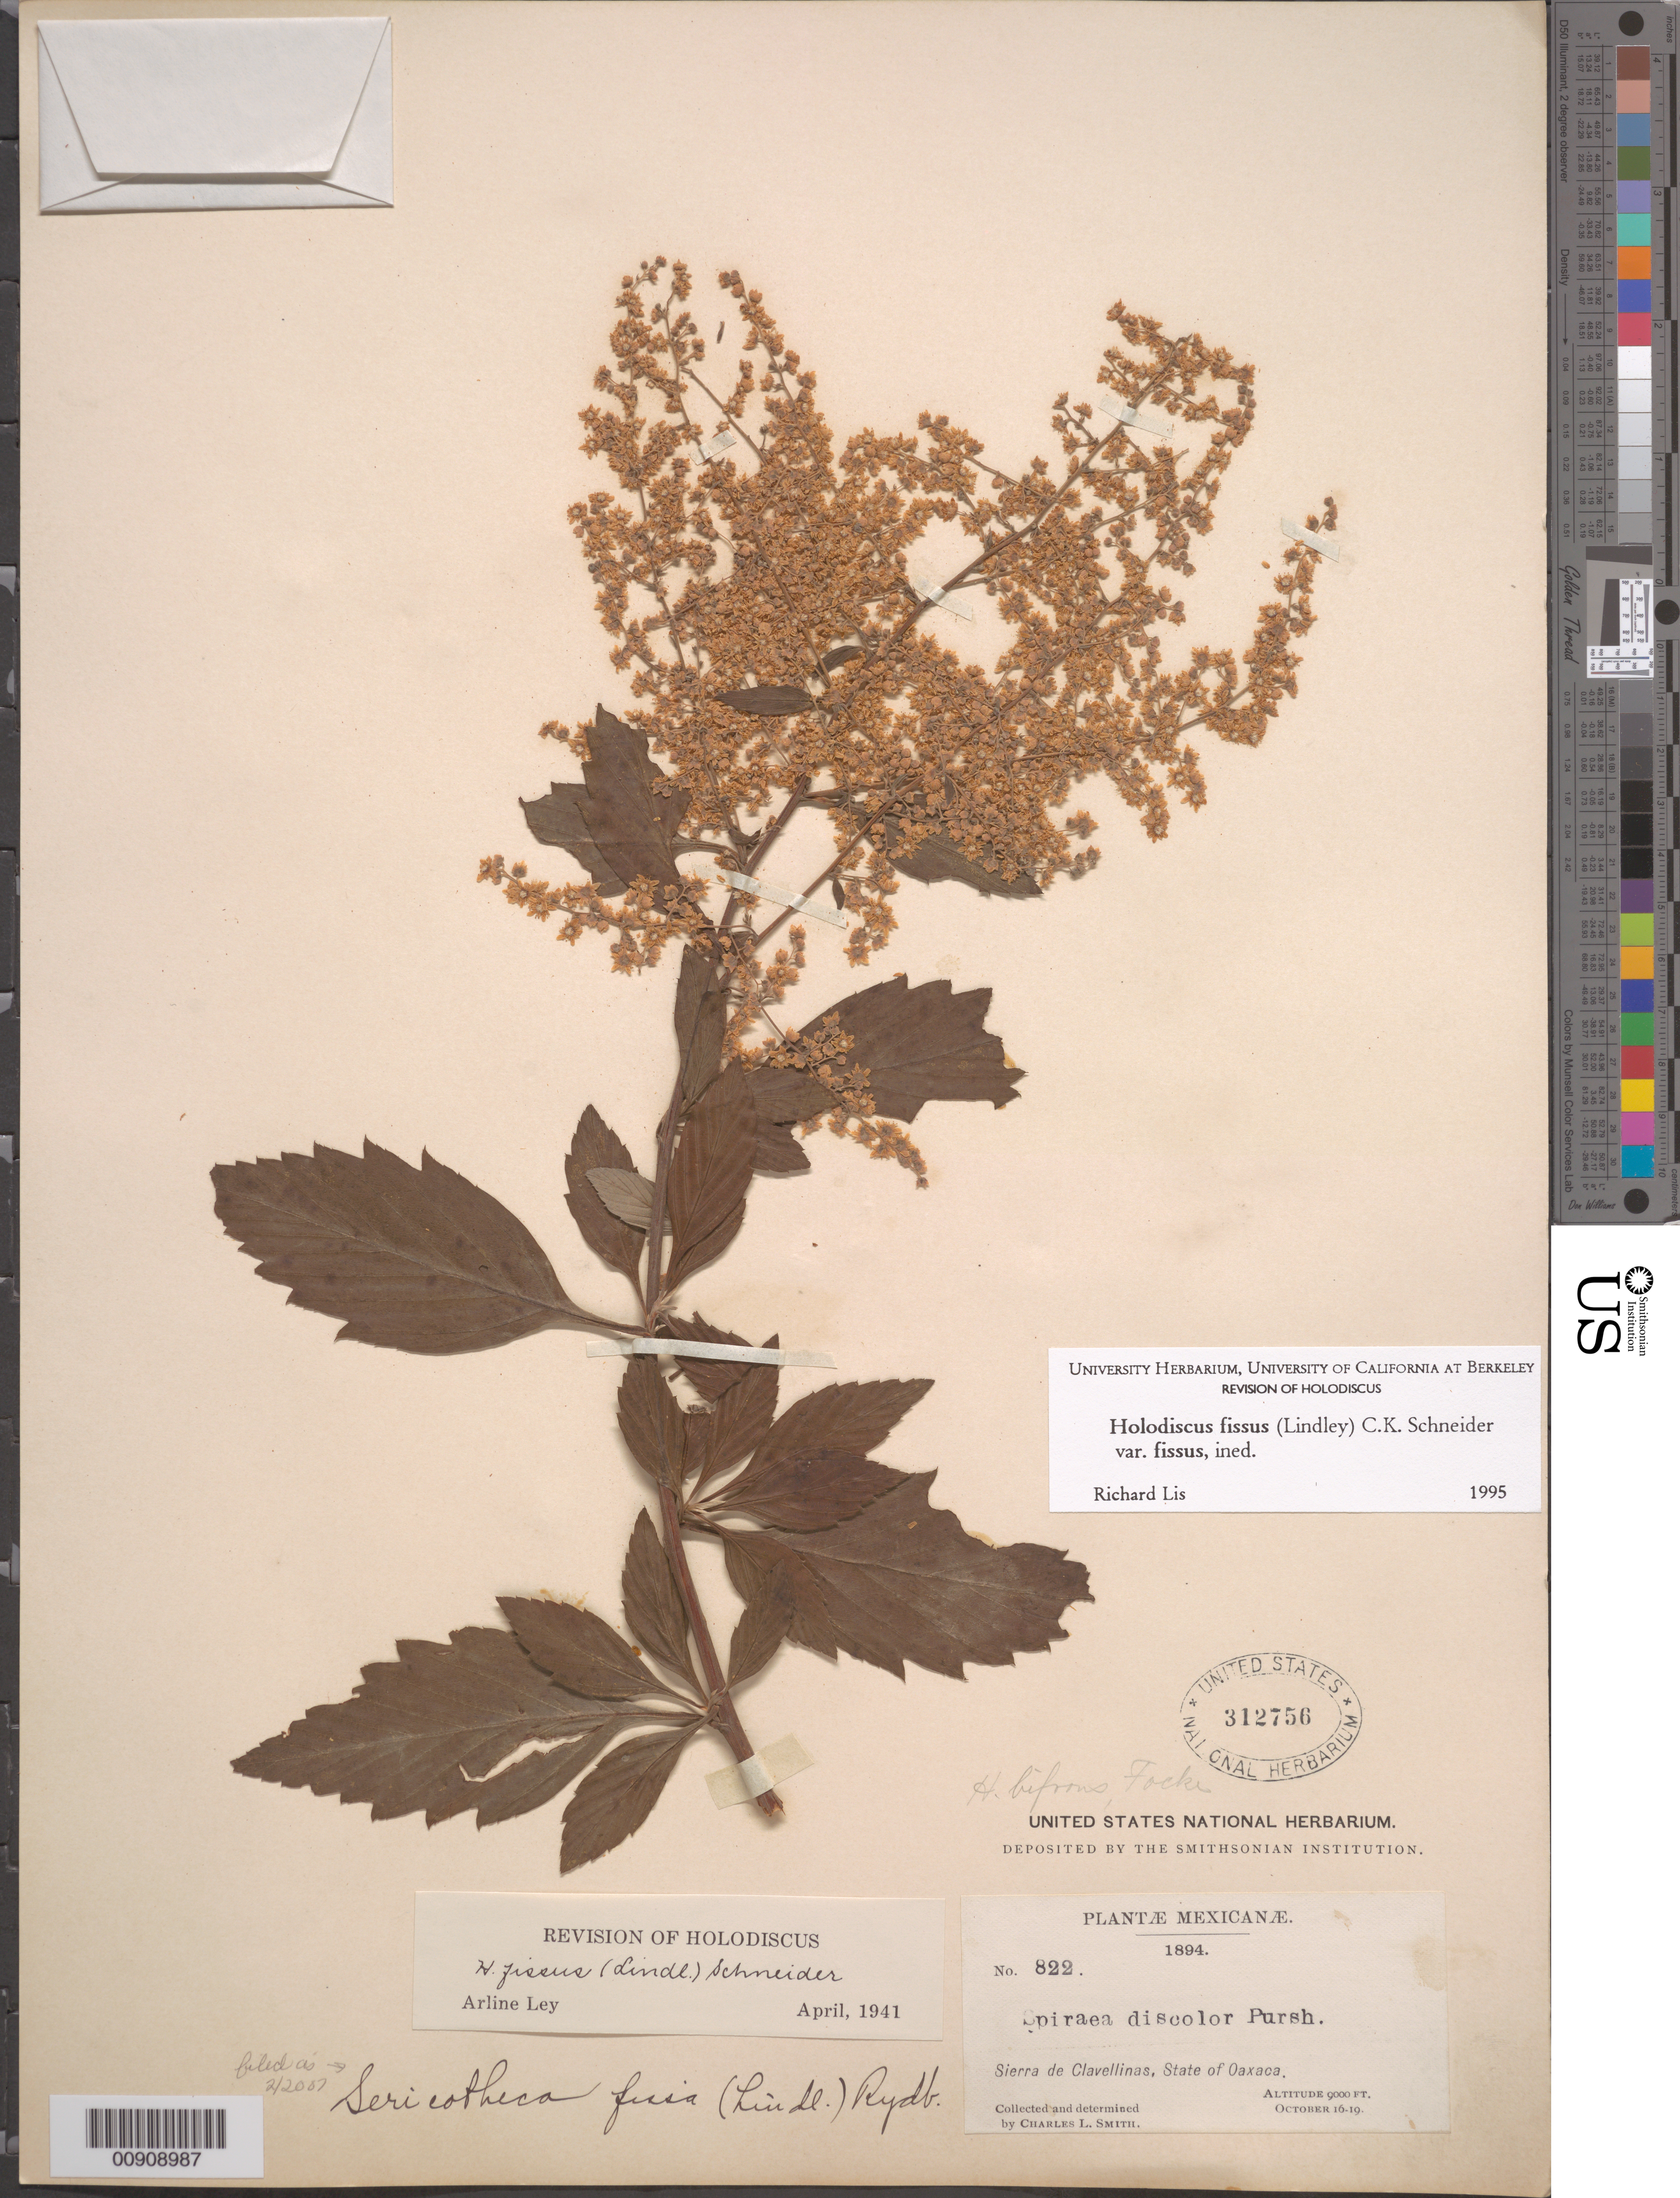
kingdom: Plantae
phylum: Tracheophyta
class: Magnoliopsida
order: Rosales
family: Rosaceae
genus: Holodiscus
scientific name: Holodiscus fissus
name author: (Lindl.) C.K. Schneid.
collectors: C. L. Smith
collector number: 822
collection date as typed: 16 Oct 1894 to 19 Oct 1894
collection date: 1894-10-16/1894-10-19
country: Mexico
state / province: Oaxaca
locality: Sierra de Clavellinas, State of Oaxaca.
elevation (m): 2743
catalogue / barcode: US 312756